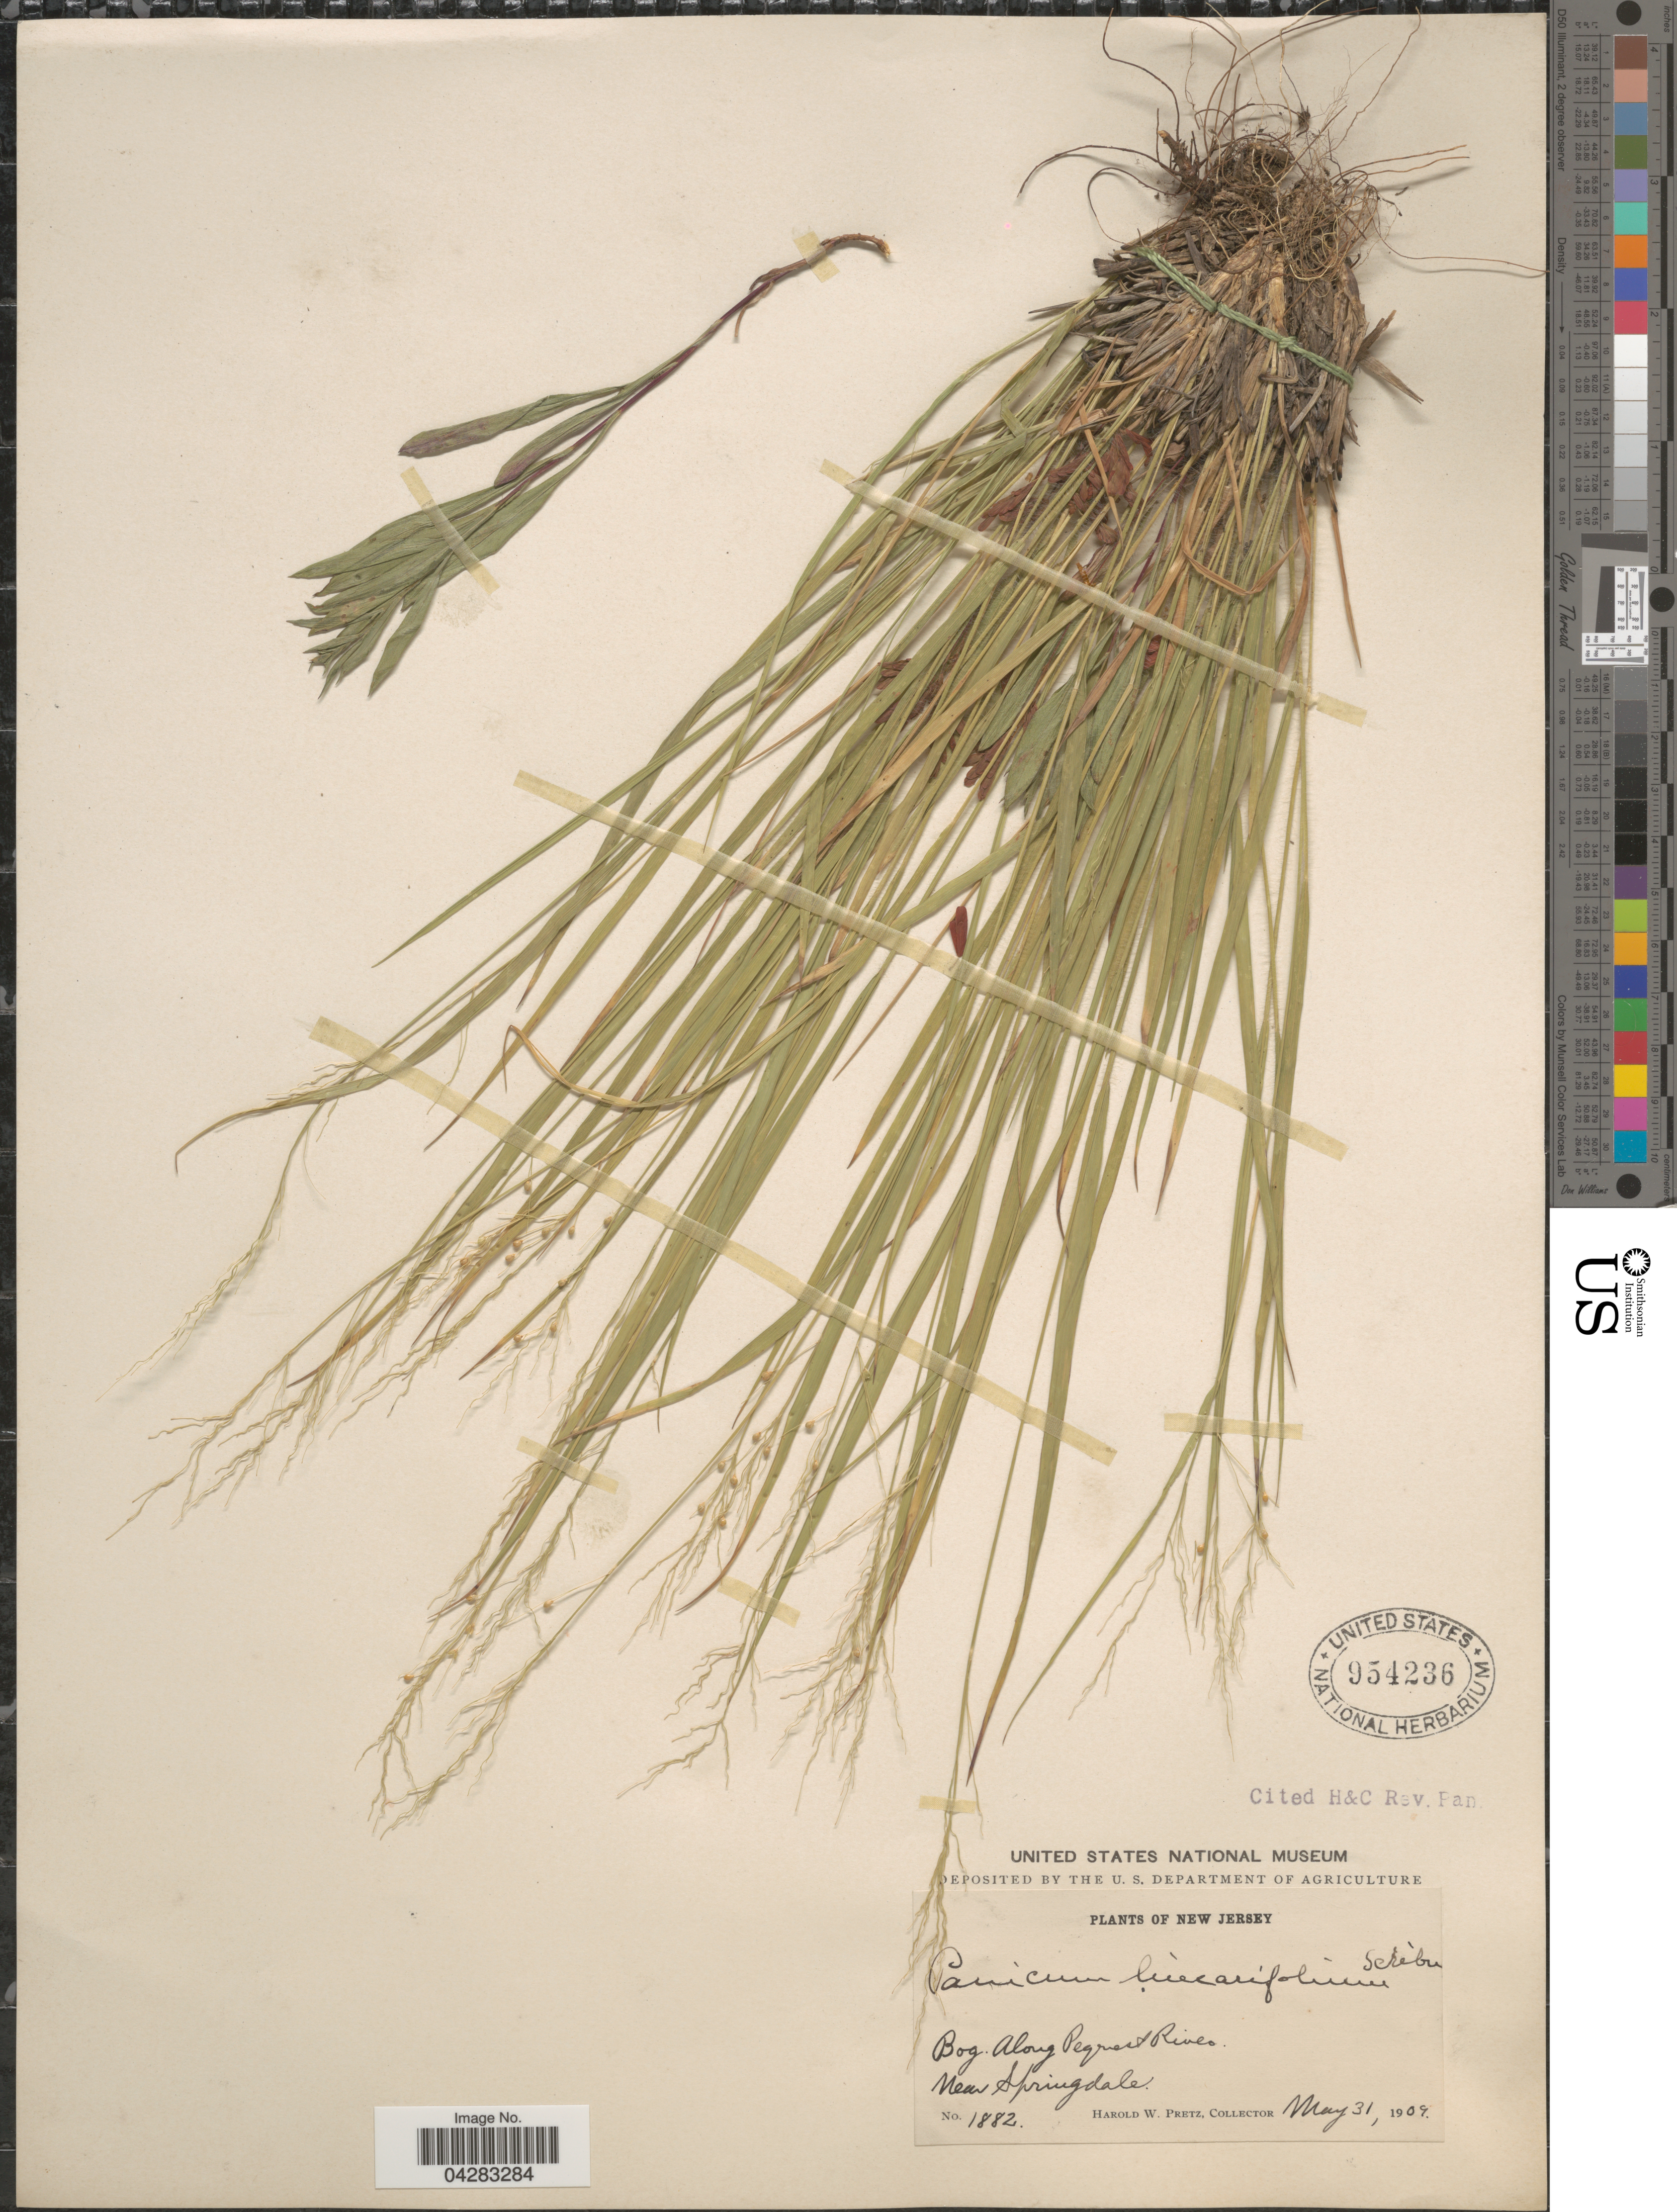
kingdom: Plantae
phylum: Tracheophyta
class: Liliopsida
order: Poales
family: Poaceae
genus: Dichanthelium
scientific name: Dichanthelium linearifolium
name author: (Scribn.) Gould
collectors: H. W. Pretz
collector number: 1882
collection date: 1909-05-31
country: United States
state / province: New Jersey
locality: Bog along Pequest River. Near Springdale.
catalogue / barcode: US 954236